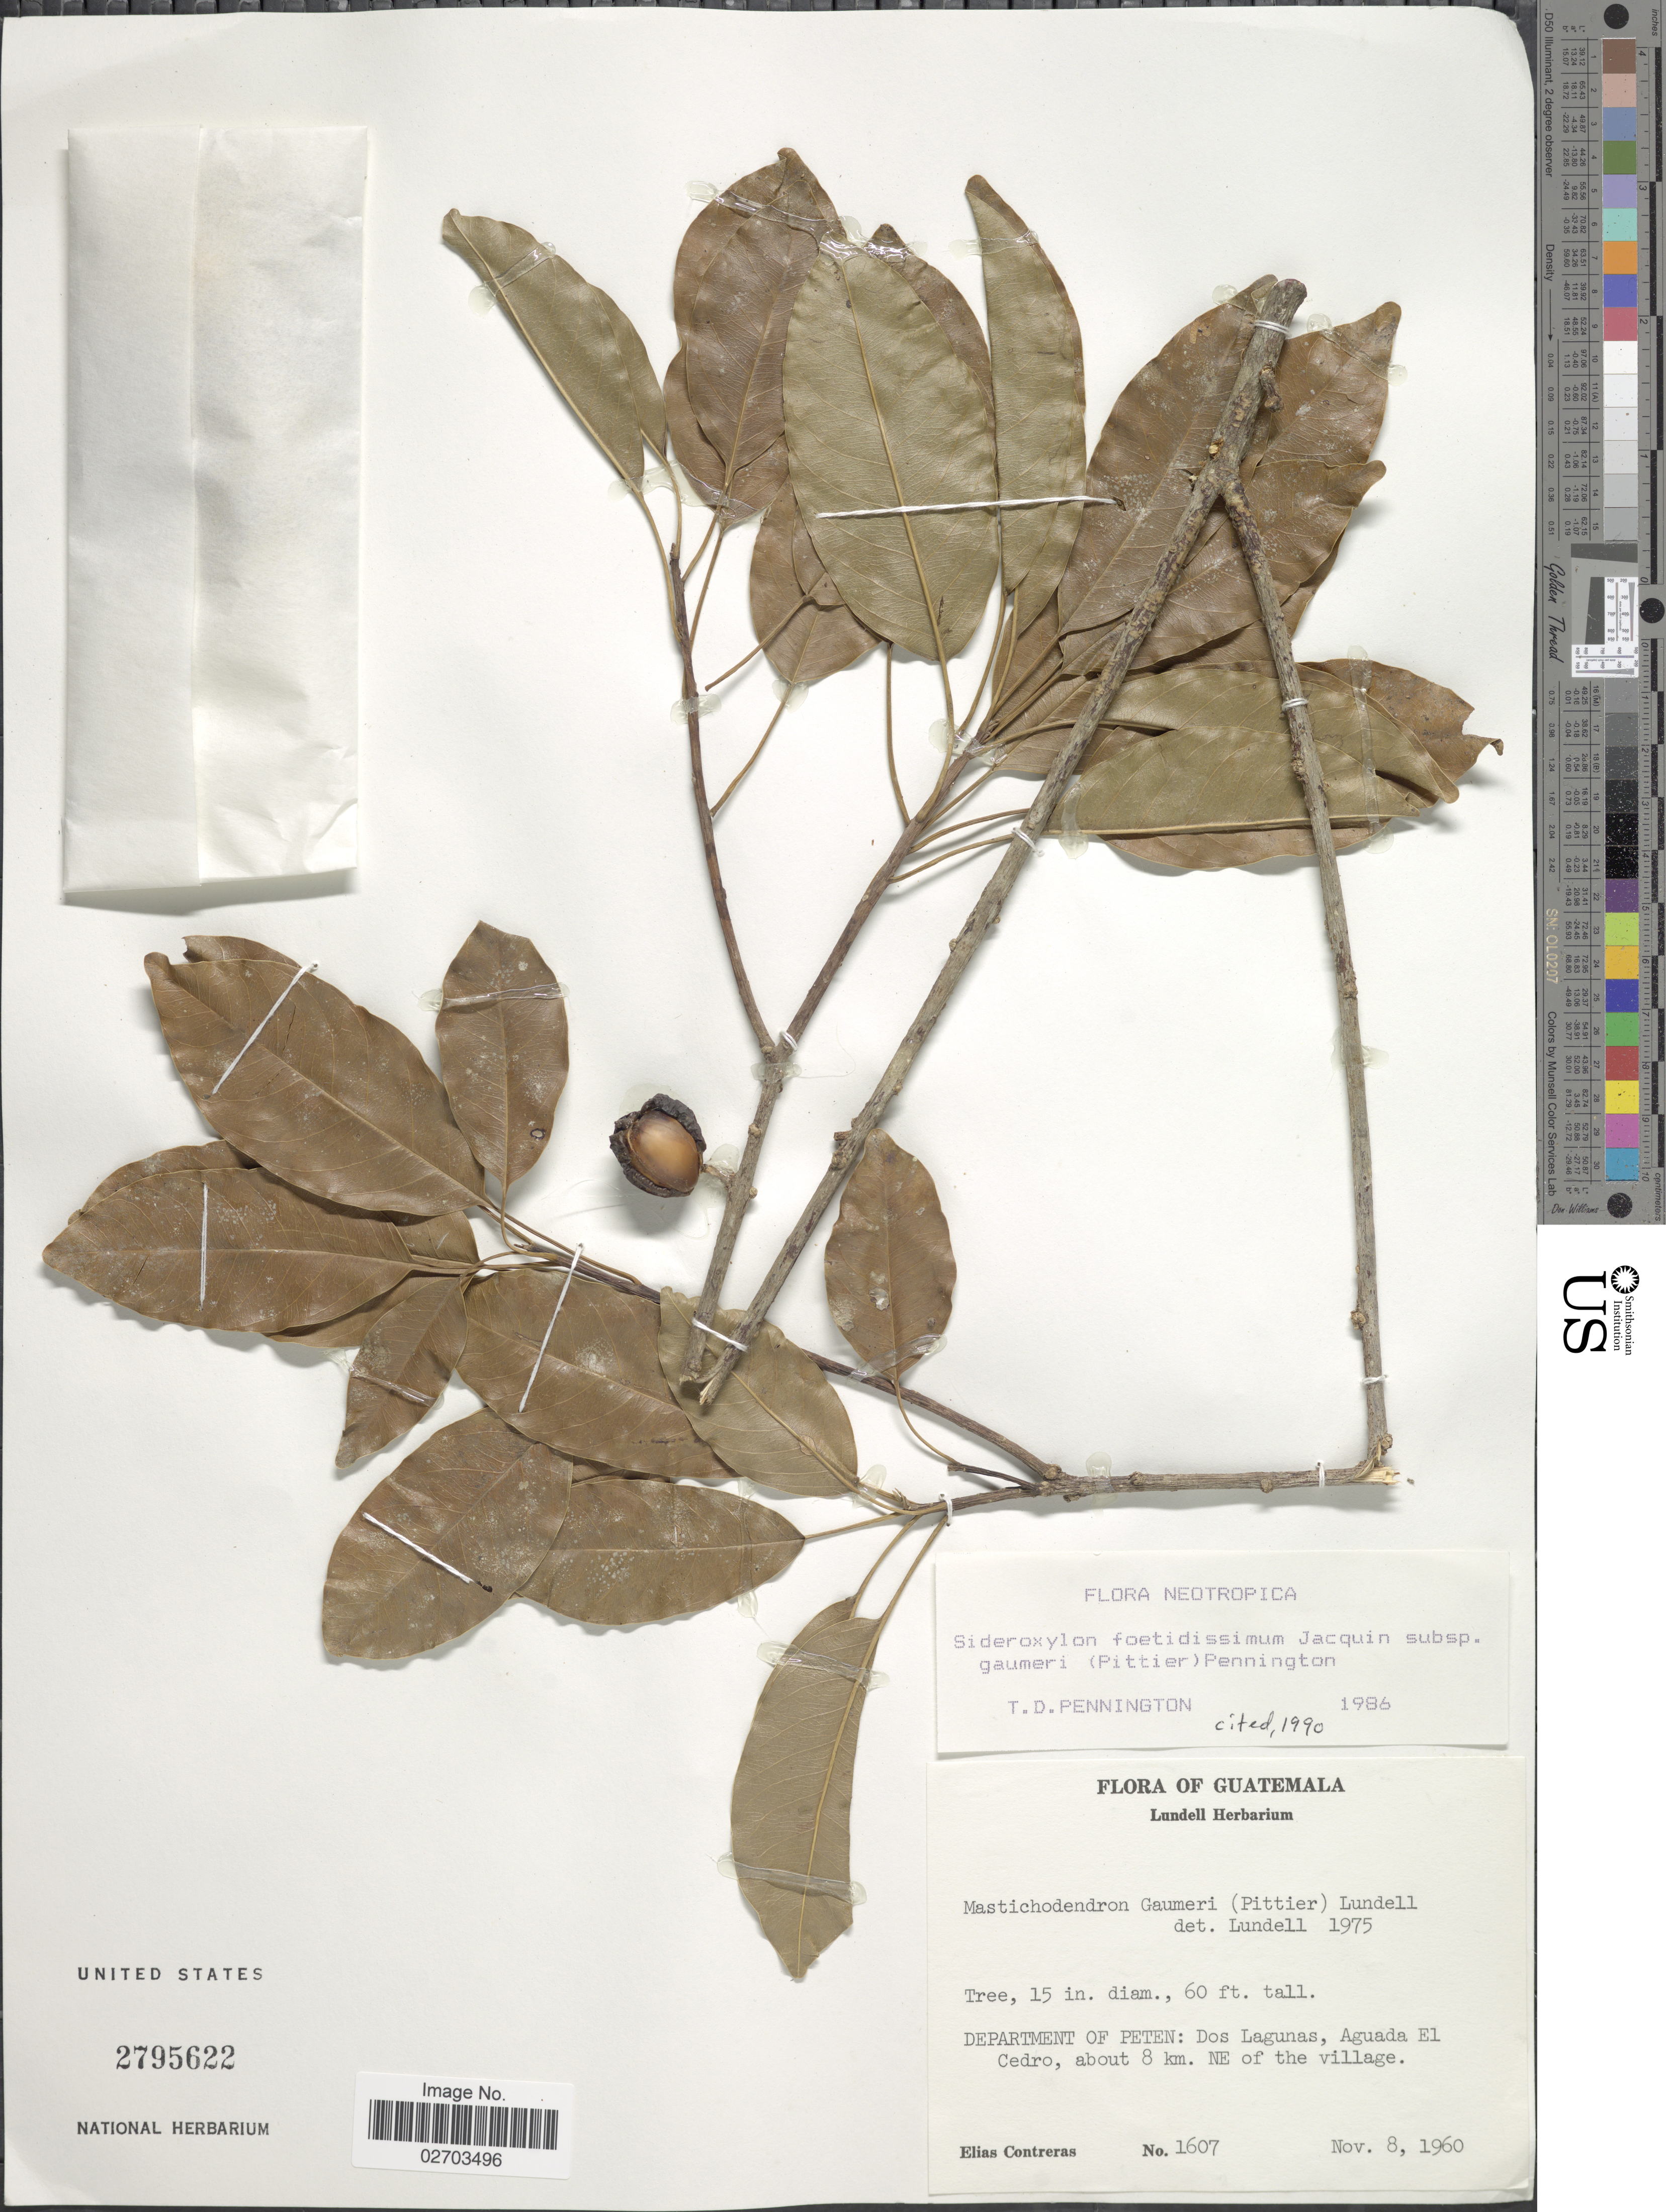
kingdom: Plantae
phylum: Tracheophyta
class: Magnoliopsida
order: Ericales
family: Sapotaceae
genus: Sideroxylon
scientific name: Sideroxylon foetidissimum subsp. gaumeri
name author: (Pittier) T.D. Penn.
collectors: E. Contreras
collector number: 1607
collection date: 1960-11-08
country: Guatemala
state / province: El Petén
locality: Dos Lagunas, Aguada El Cedro, about 8 km. NE of the village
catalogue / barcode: US 2795622